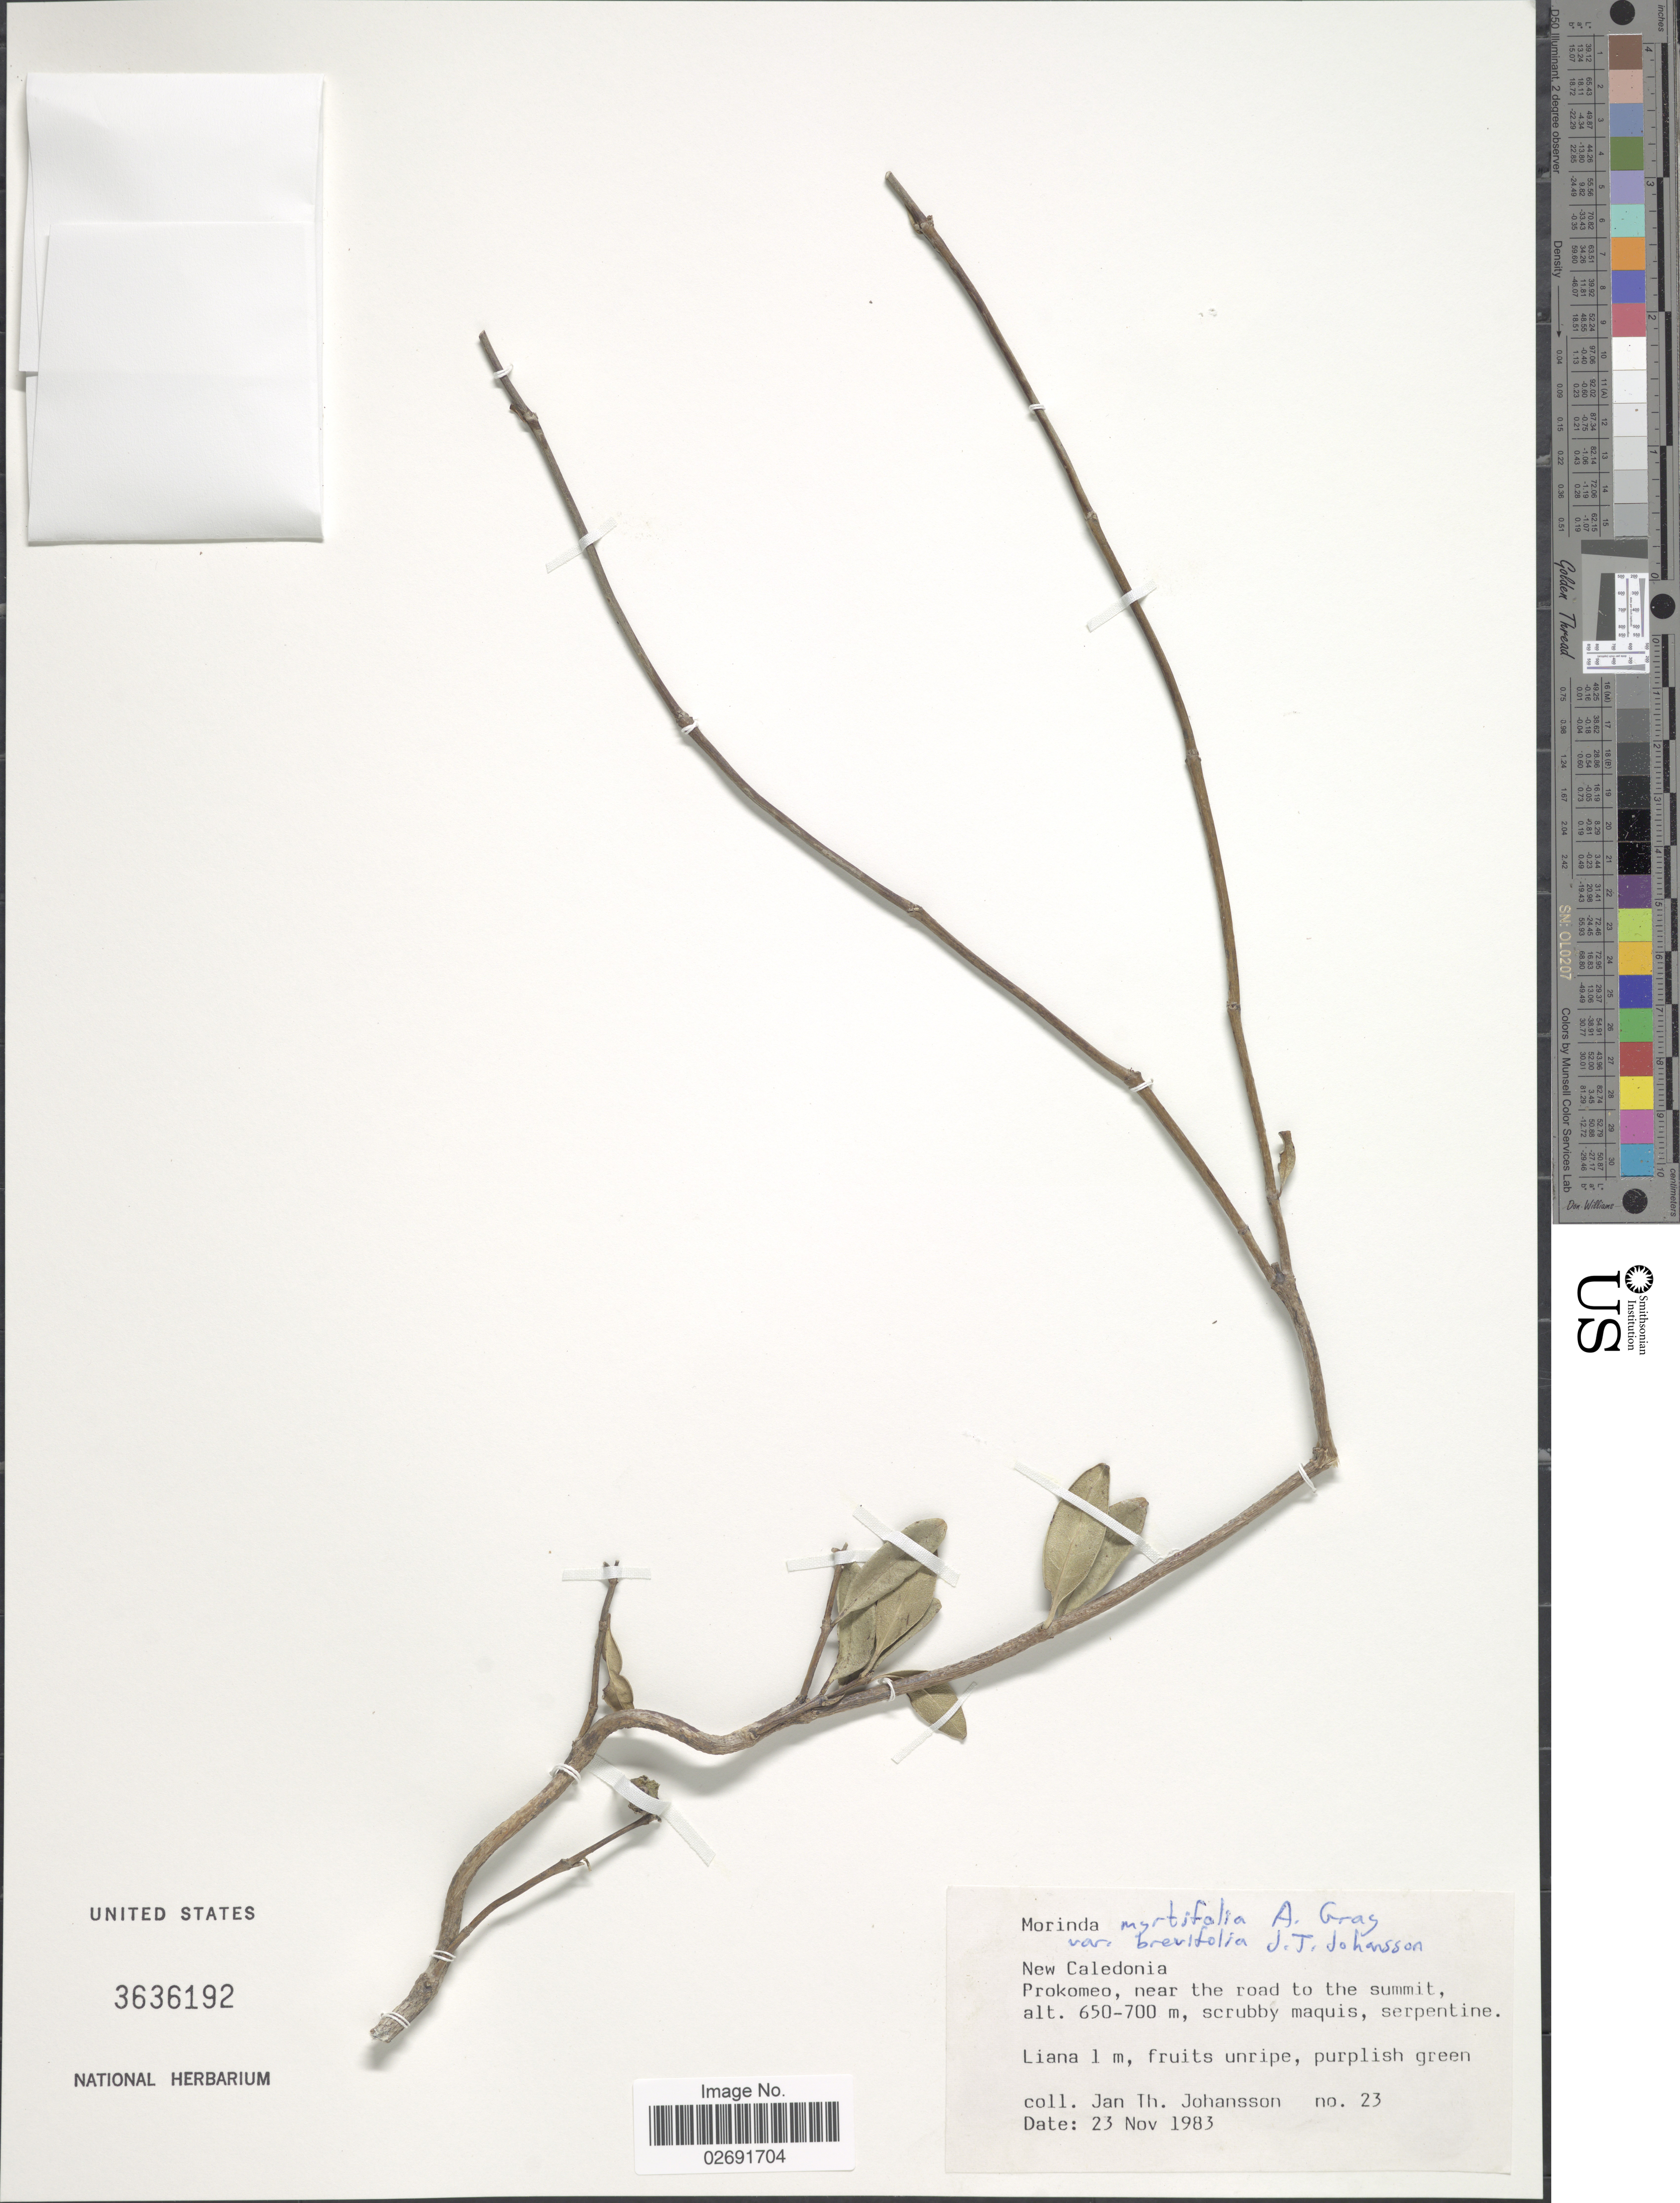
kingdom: Plantae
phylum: Tracheophyta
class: Magnoliopsida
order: Gentianales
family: Rubiaceae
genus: Gynochthodes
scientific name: Gynochthodes myrtifolia var. brevifolia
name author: J.T. Johanss.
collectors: J.T. Johansson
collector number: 23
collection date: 1983-11-23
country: New Caledonia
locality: Prokomeo, near the road to the summit.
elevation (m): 650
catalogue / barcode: US 3636192